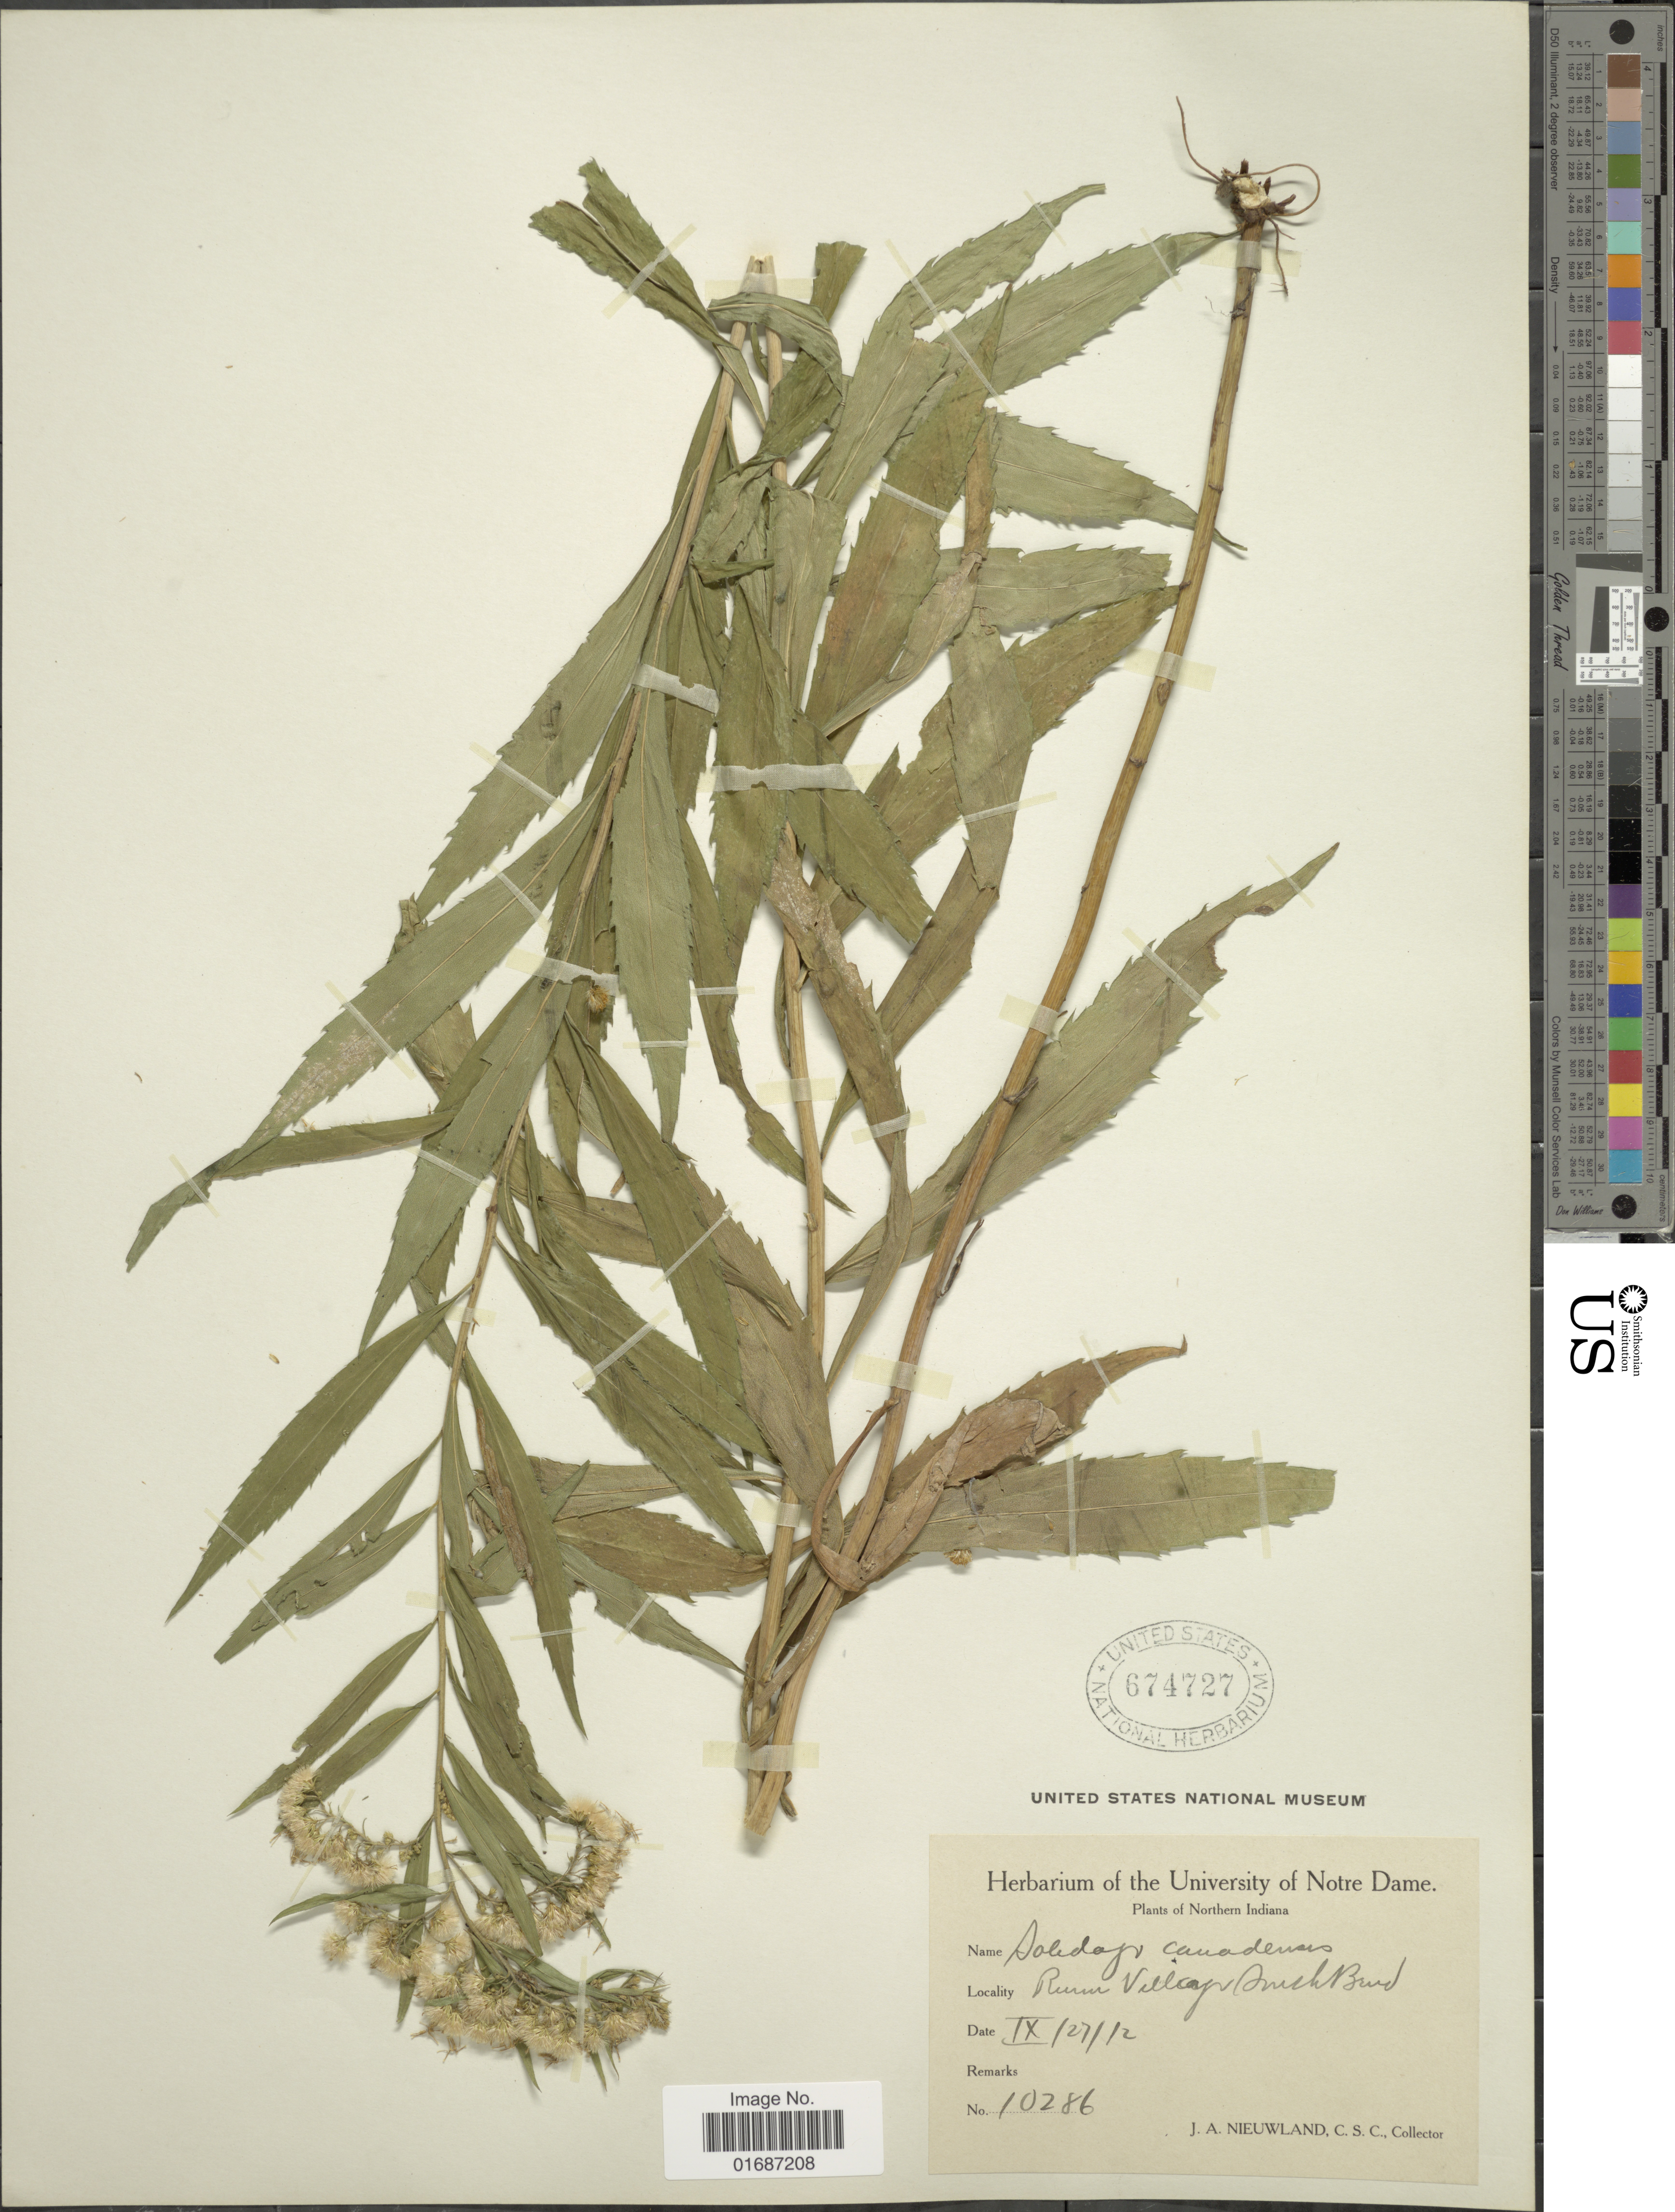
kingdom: Plantae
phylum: Tracheophyta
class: Magnoliopsida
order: Asterales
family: Asteraceae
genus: Solidago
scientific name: Solidago gigantea var. leiophylla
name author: Fernald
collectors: J. A. Nieuwland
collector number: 10286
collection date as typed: Transcribed d/m/y: 27/9/12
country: United States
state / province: Indiana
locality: Northern Indiana, Rum Village South Bend.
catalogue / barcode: US 674727